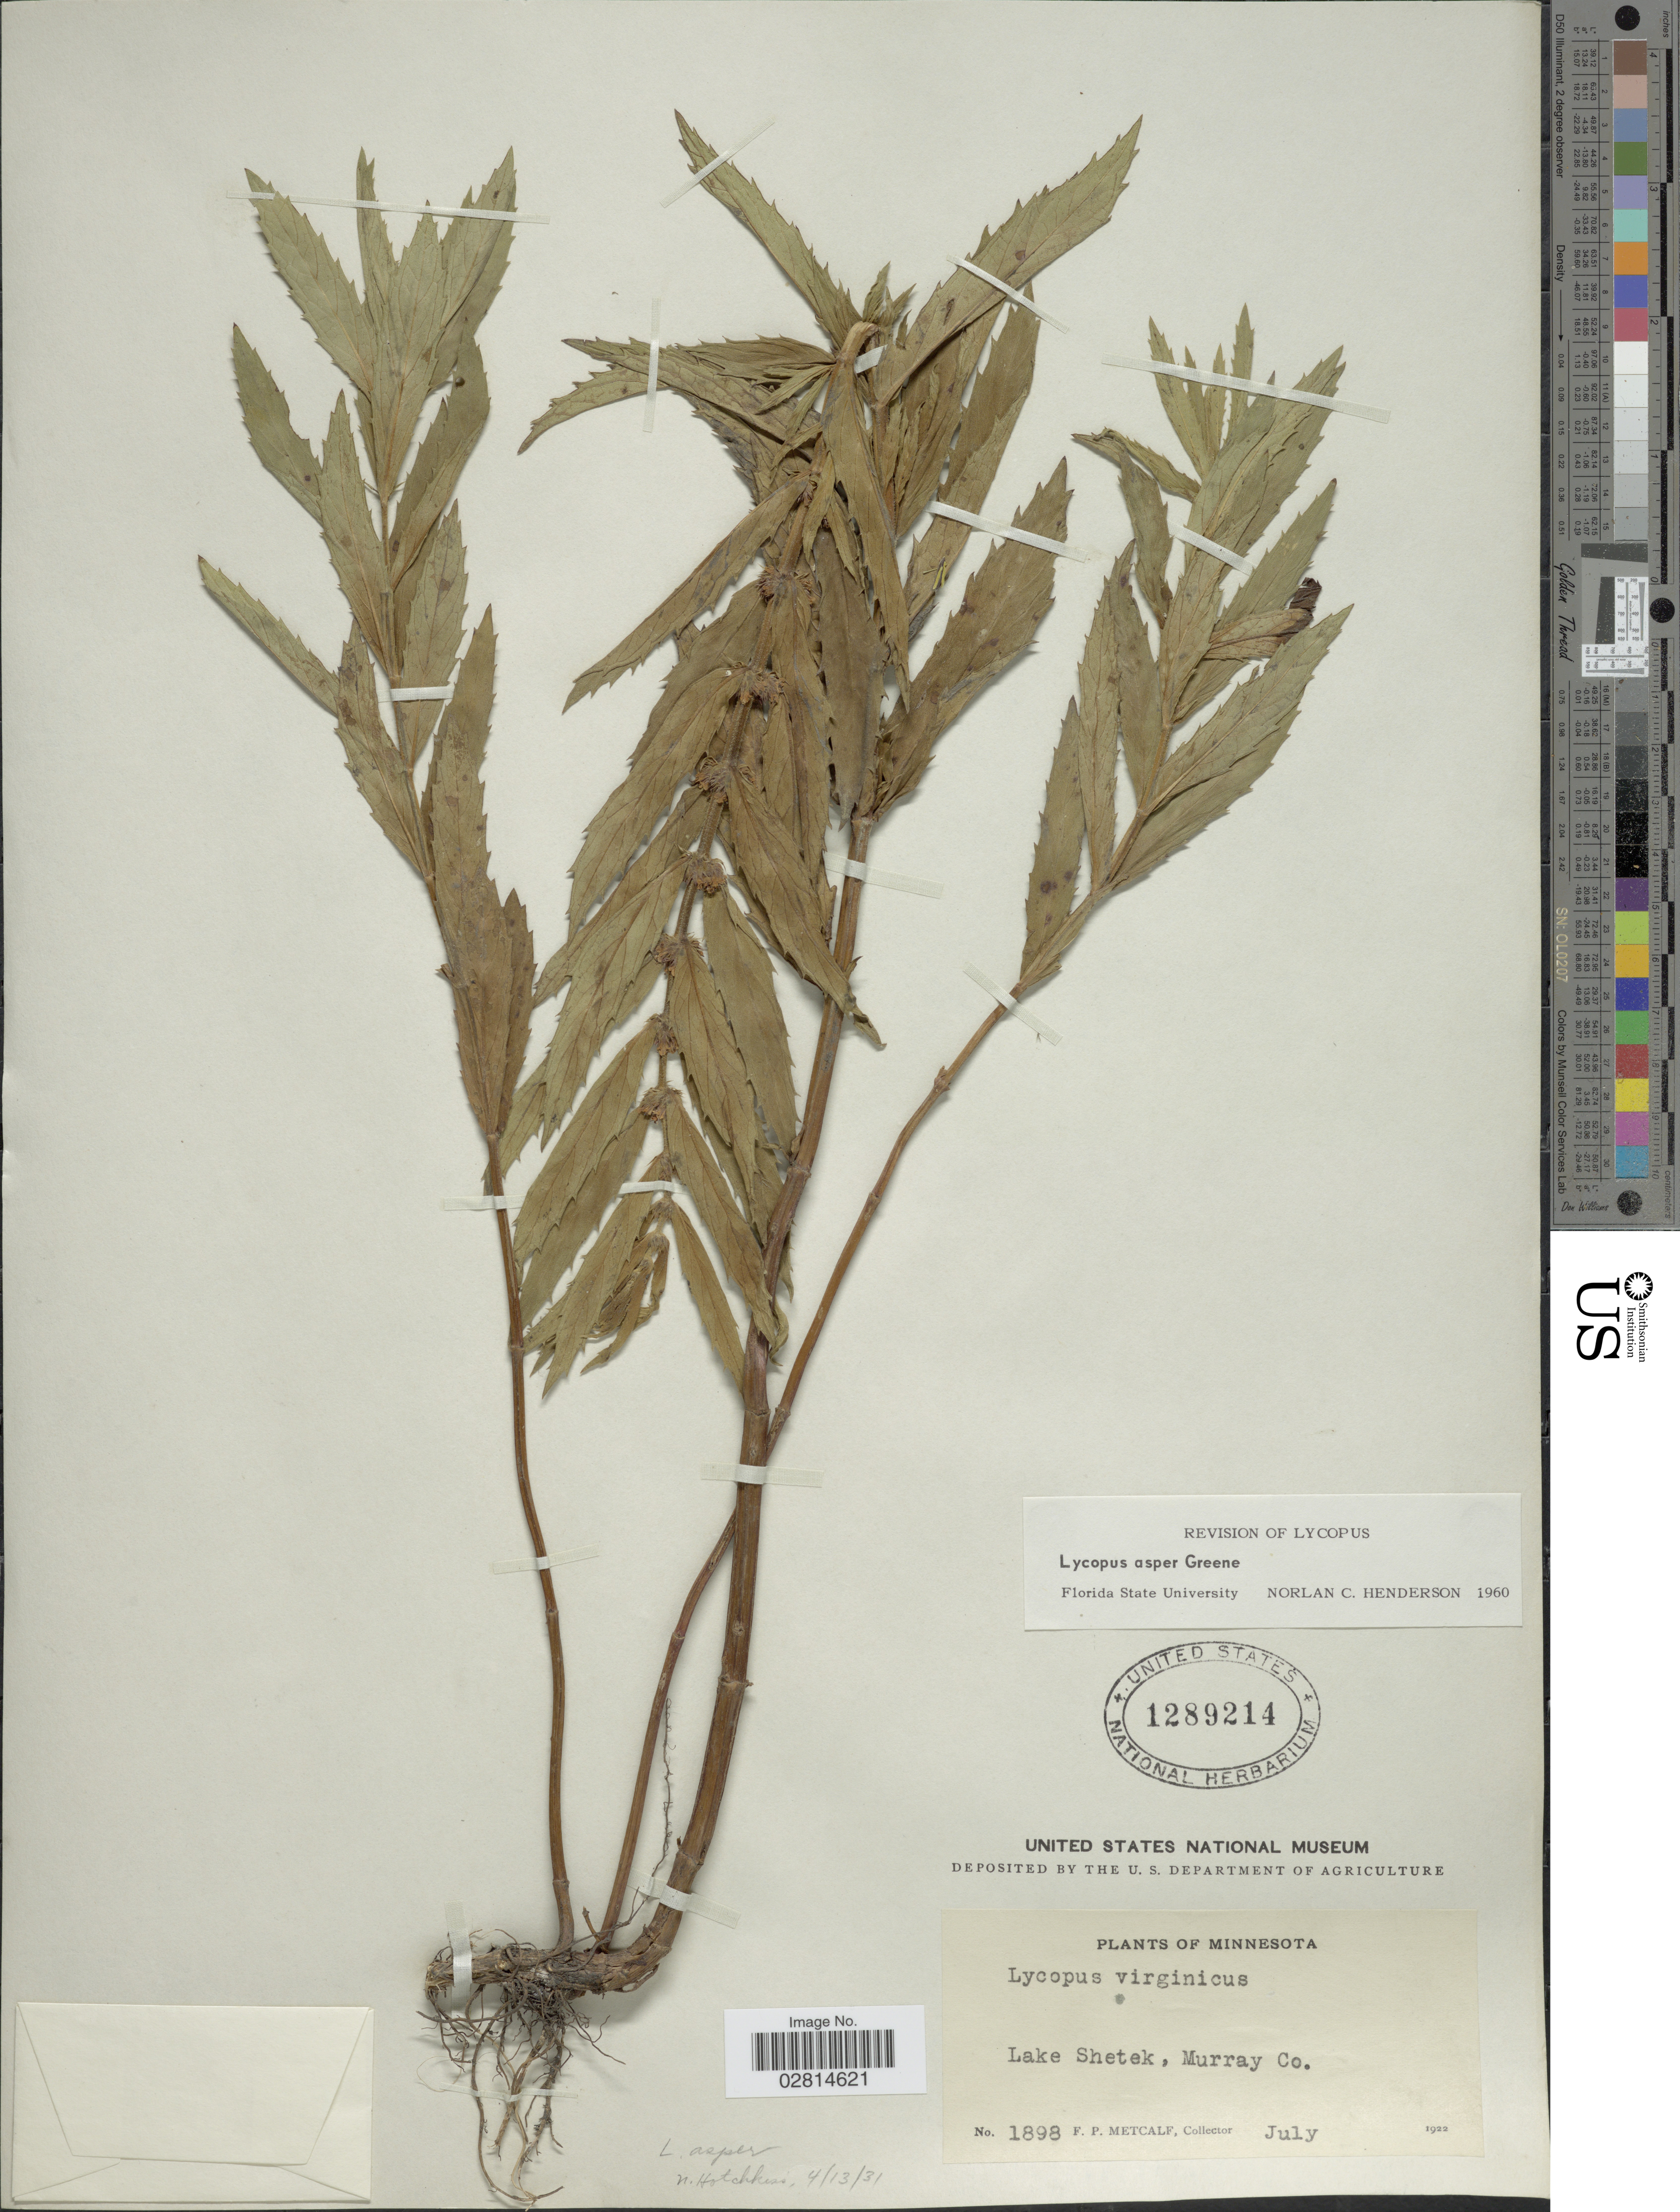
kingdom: Plantae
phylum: Tracheophyta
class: Magnoliopsida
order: Lamiales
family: Lamiaceae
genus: Lycopus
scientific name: Lycopus asper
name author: Greene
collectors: F. Metcalf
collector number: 1898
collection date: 1922-07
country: United States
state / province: Minnesota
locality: Lake Shetek. Murray Co.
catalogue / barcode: US 1289214